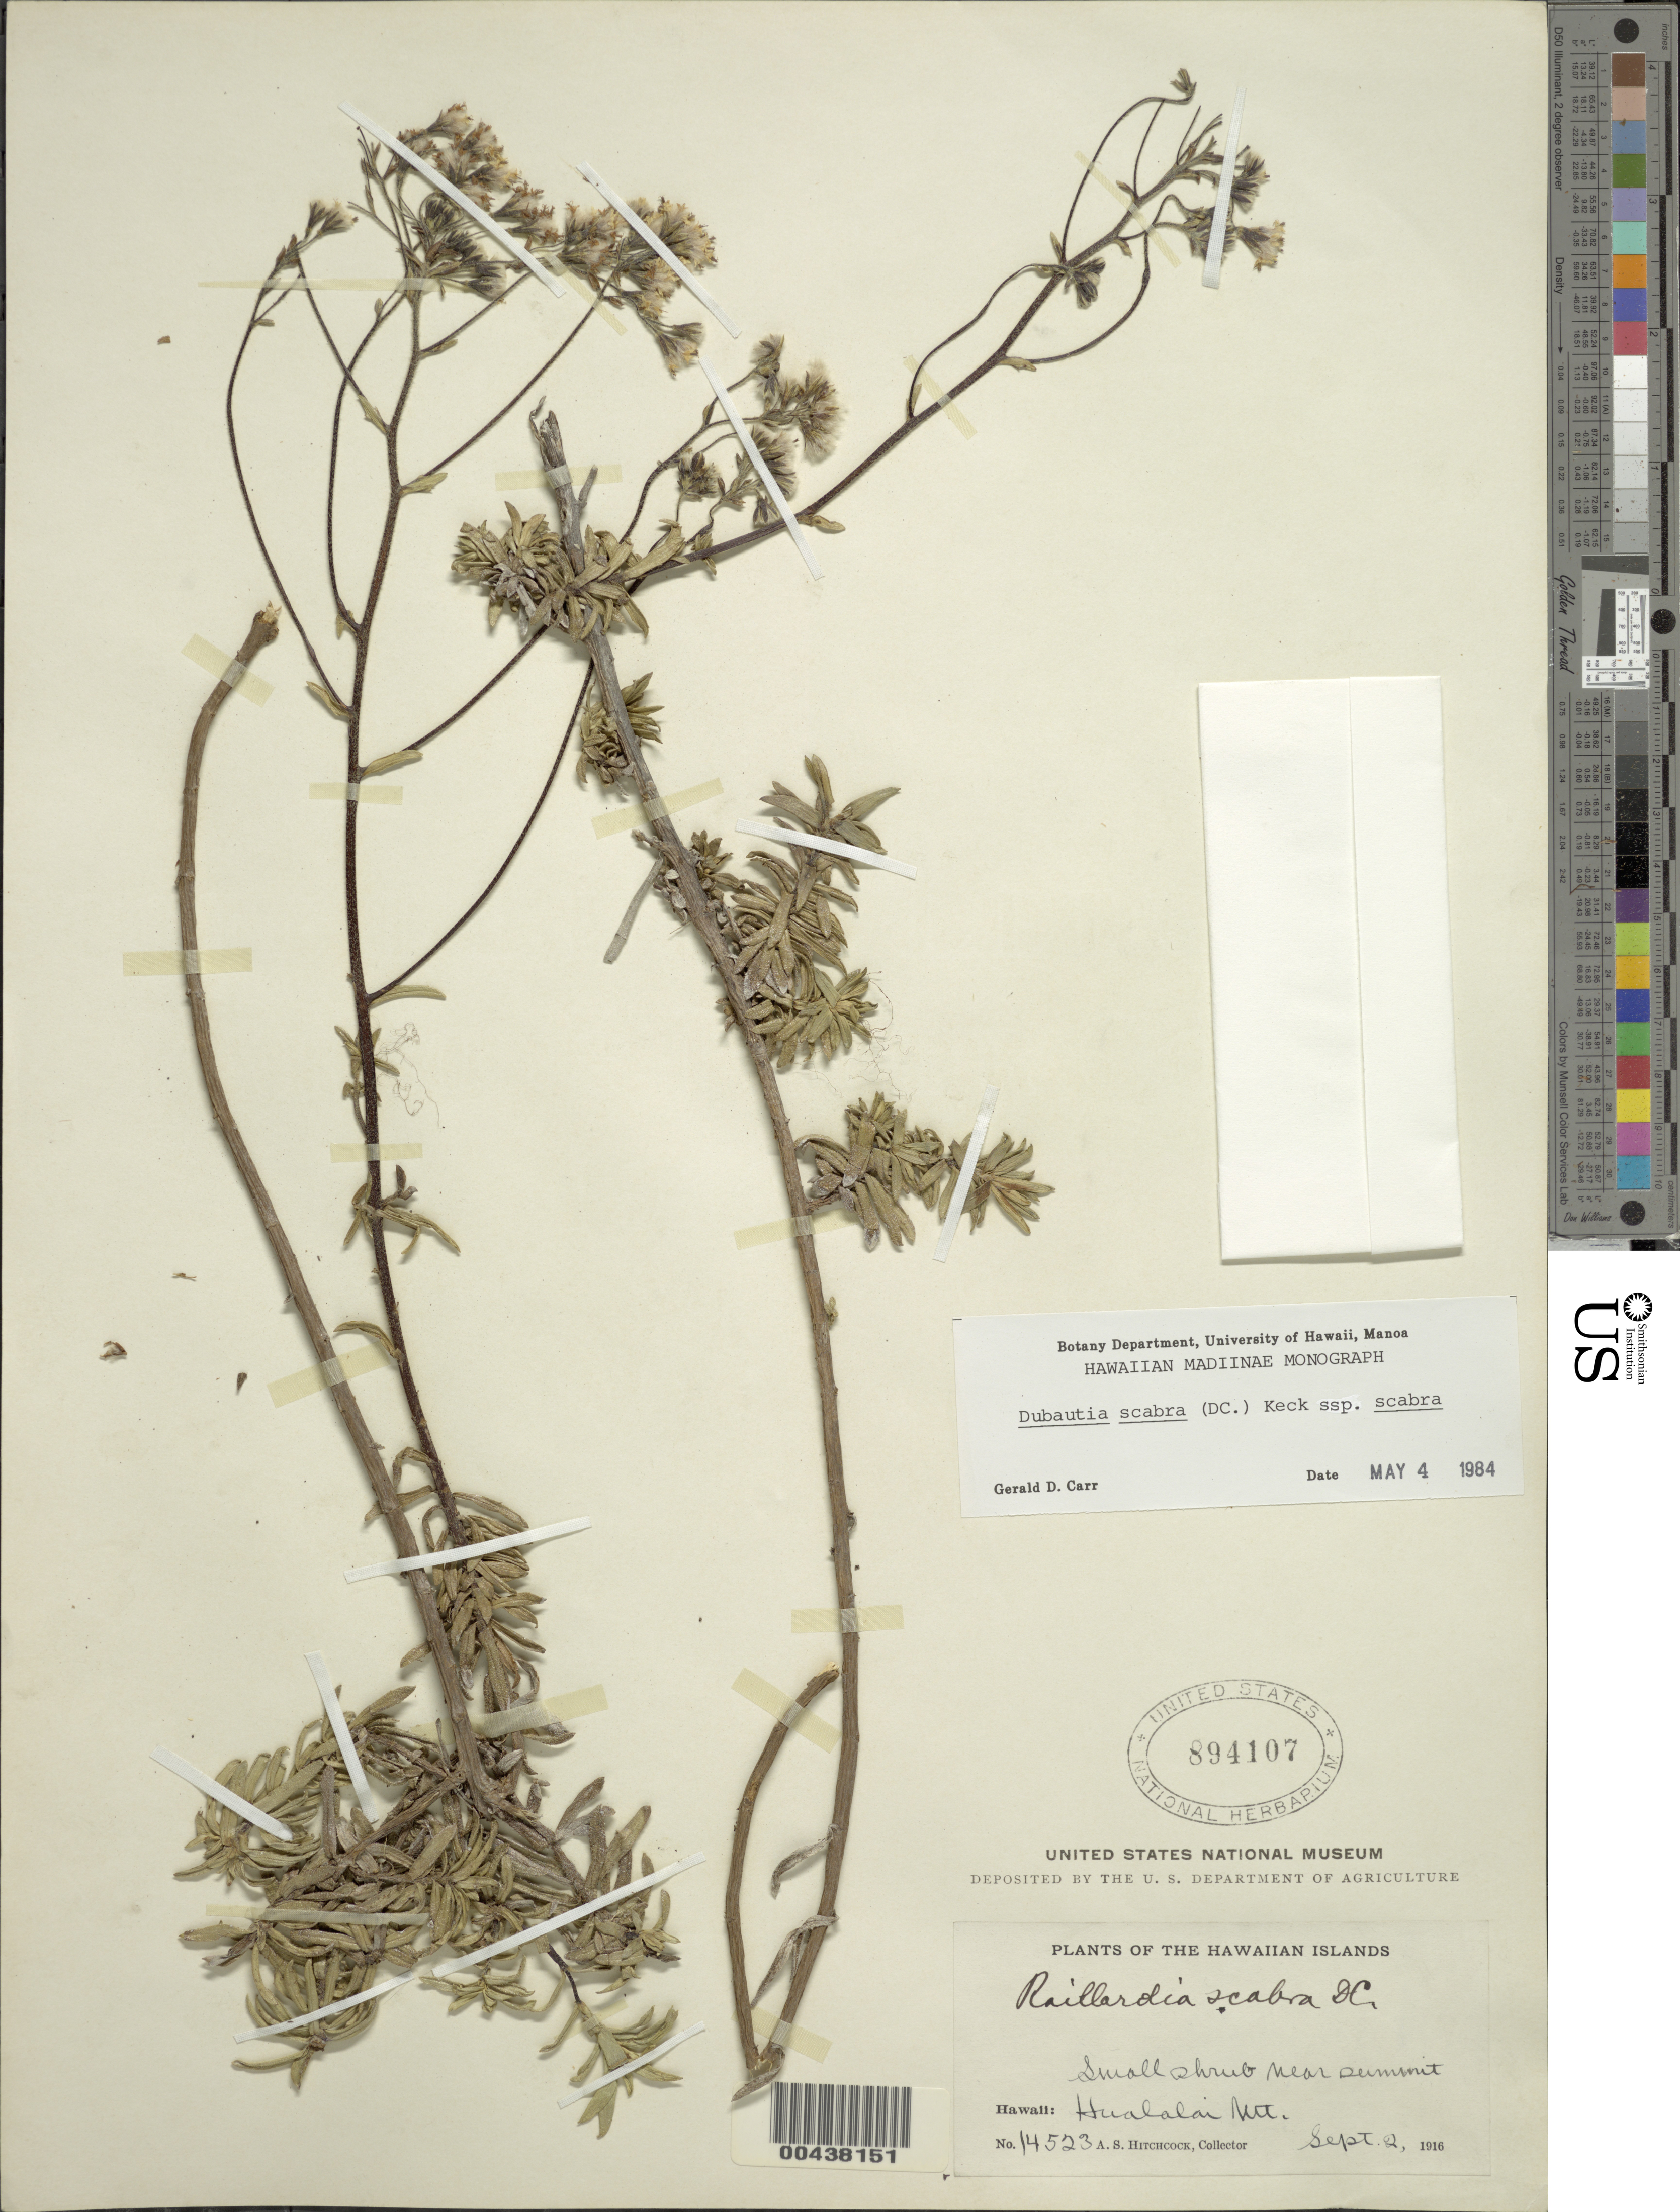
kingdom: Plantae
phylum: Tracheophyta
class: Magnoliopsida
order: Asterales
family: Asteraceae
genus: Dubautia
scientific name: Dubautia scabra subsp. scabra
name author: (DC.) D.D. Keck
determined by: Carr, G. D.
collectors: A. S. Hitchcock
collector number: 14523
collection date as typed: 2 Sep 1916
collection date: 1916-09-02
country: United States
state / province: Hawaii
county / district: Hawaii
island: Hawaii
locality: Near summit, Hualalai Mt.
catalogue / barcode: US 894107